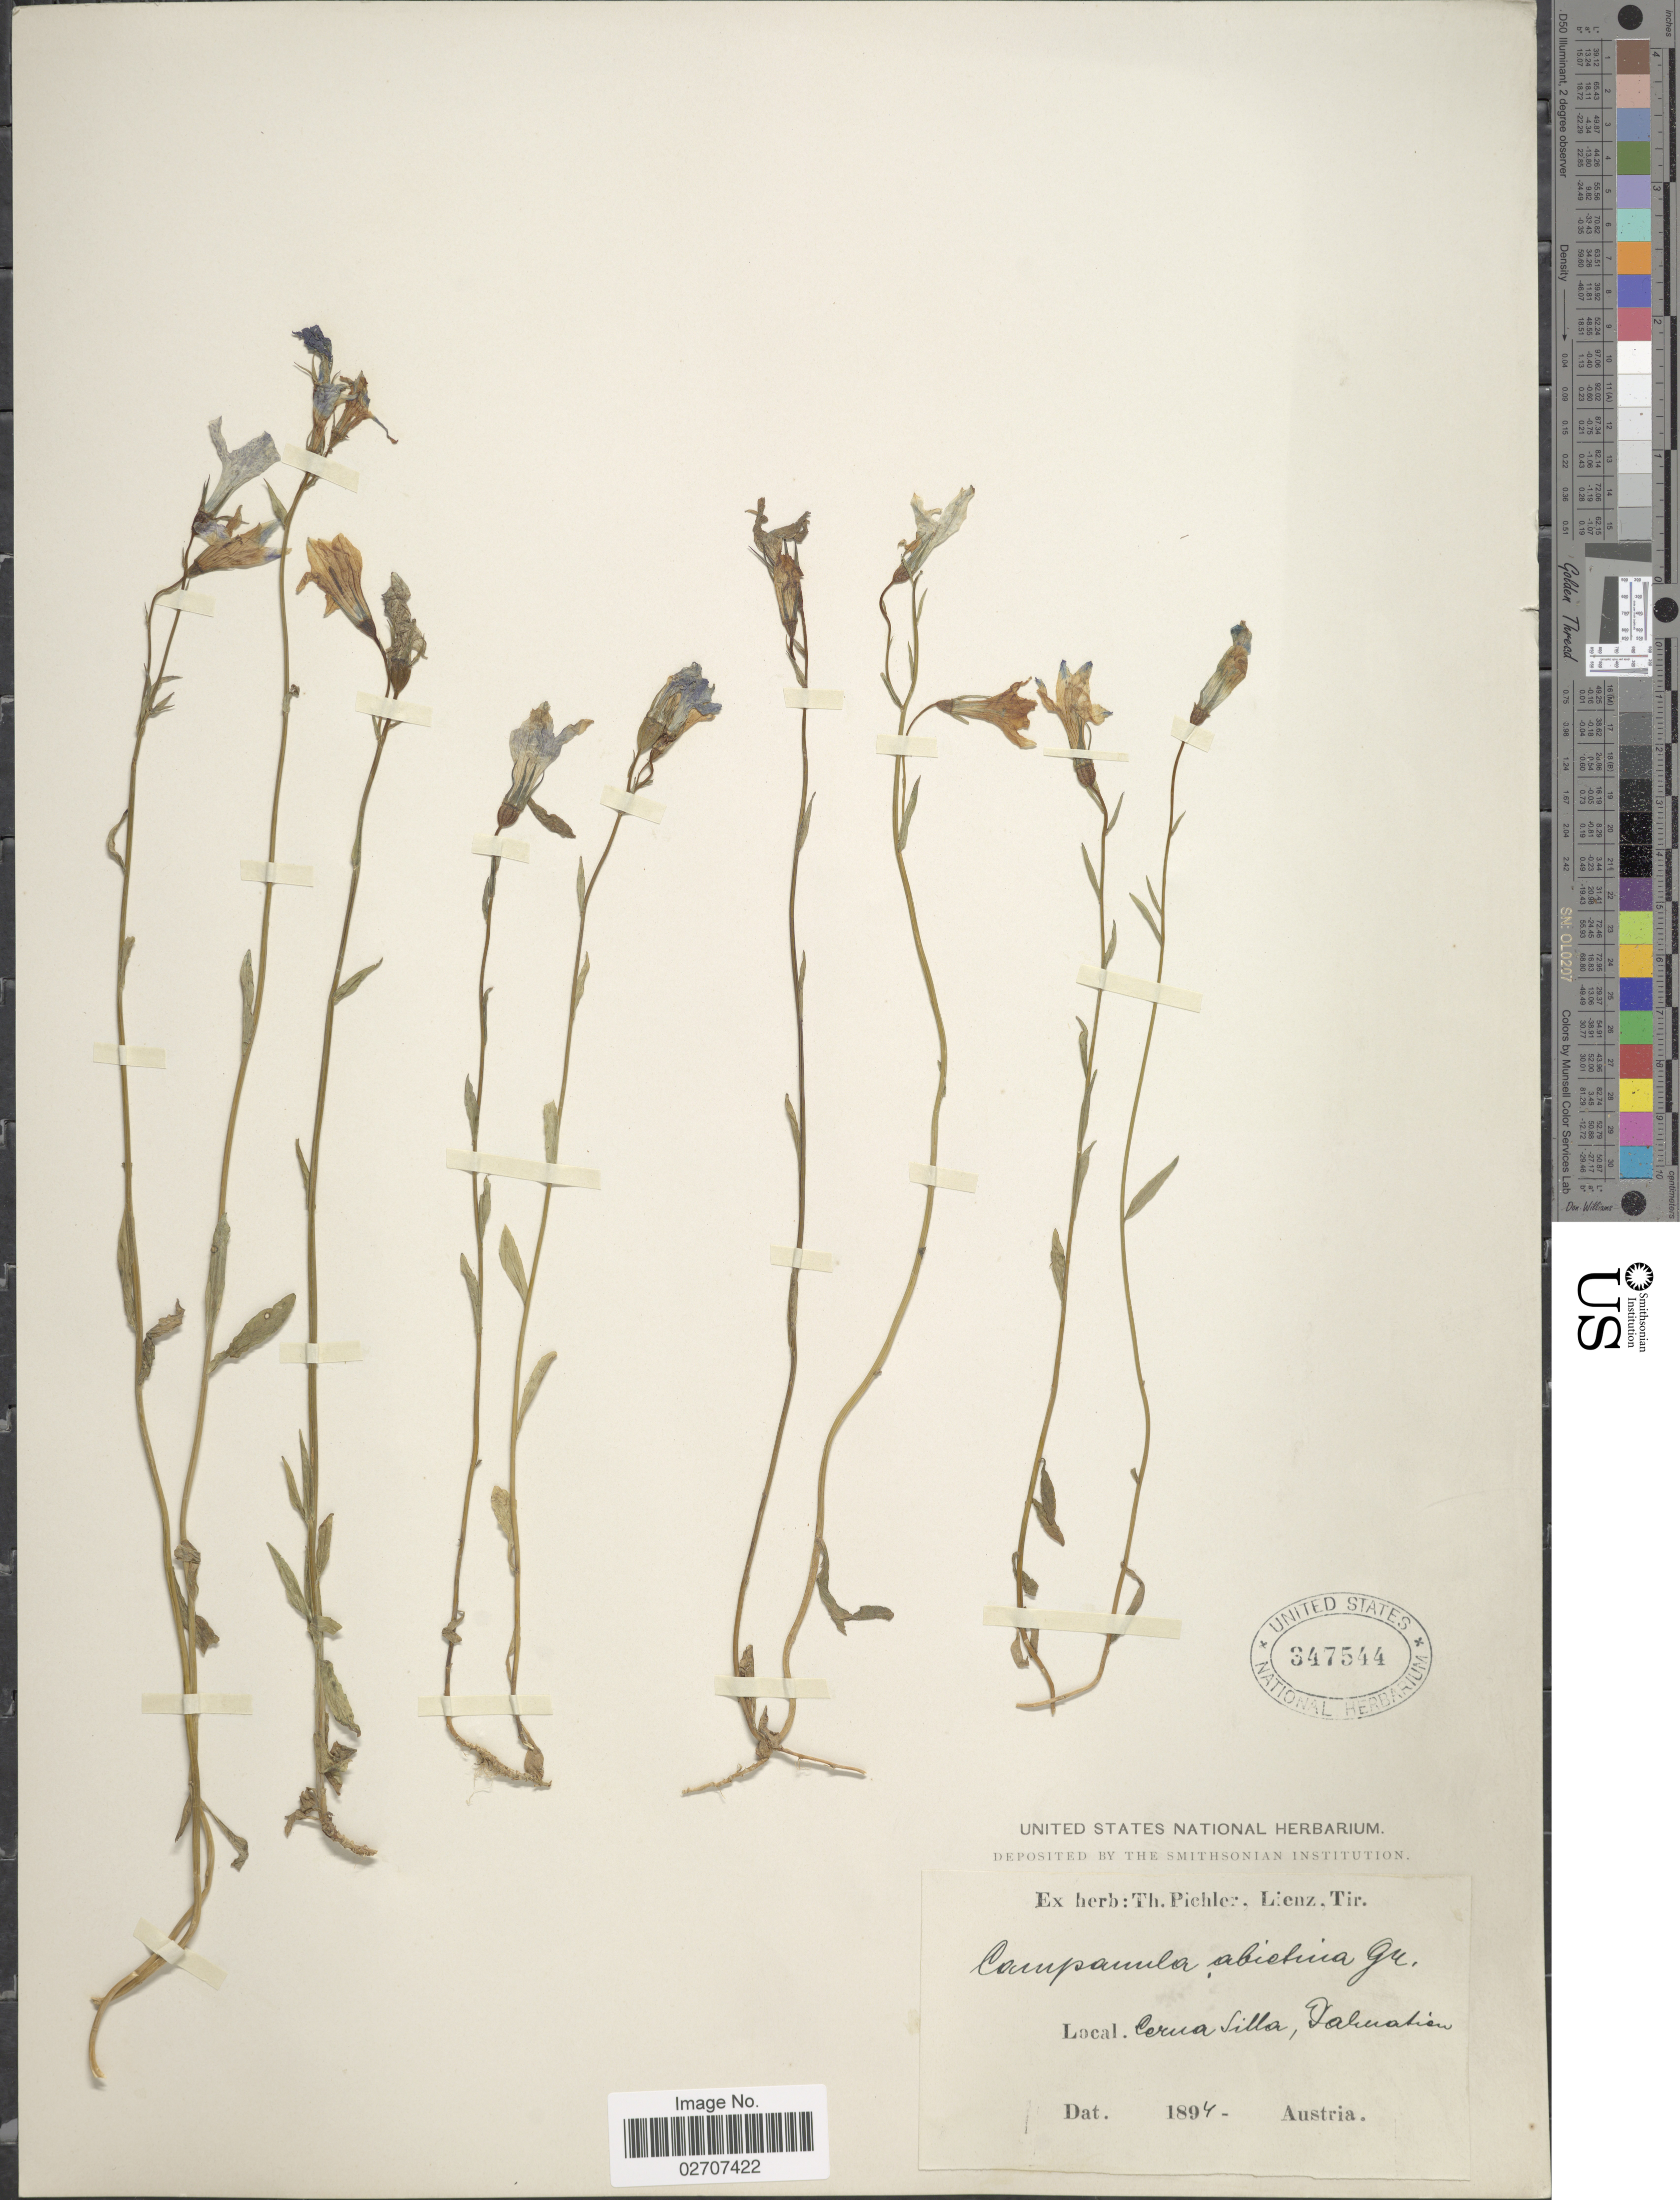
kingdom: Plantae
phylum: Tracheophyta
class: Magnoliopsida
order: Asterales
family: Campanulaceae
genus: Campanula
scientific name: Campanula abietina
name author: Griseb. & Schenk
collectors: ex herb. T. Pichler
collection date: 1894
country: Austria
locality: Cerna Silla, Dalinatien [interpreted]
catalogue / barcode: US 347544